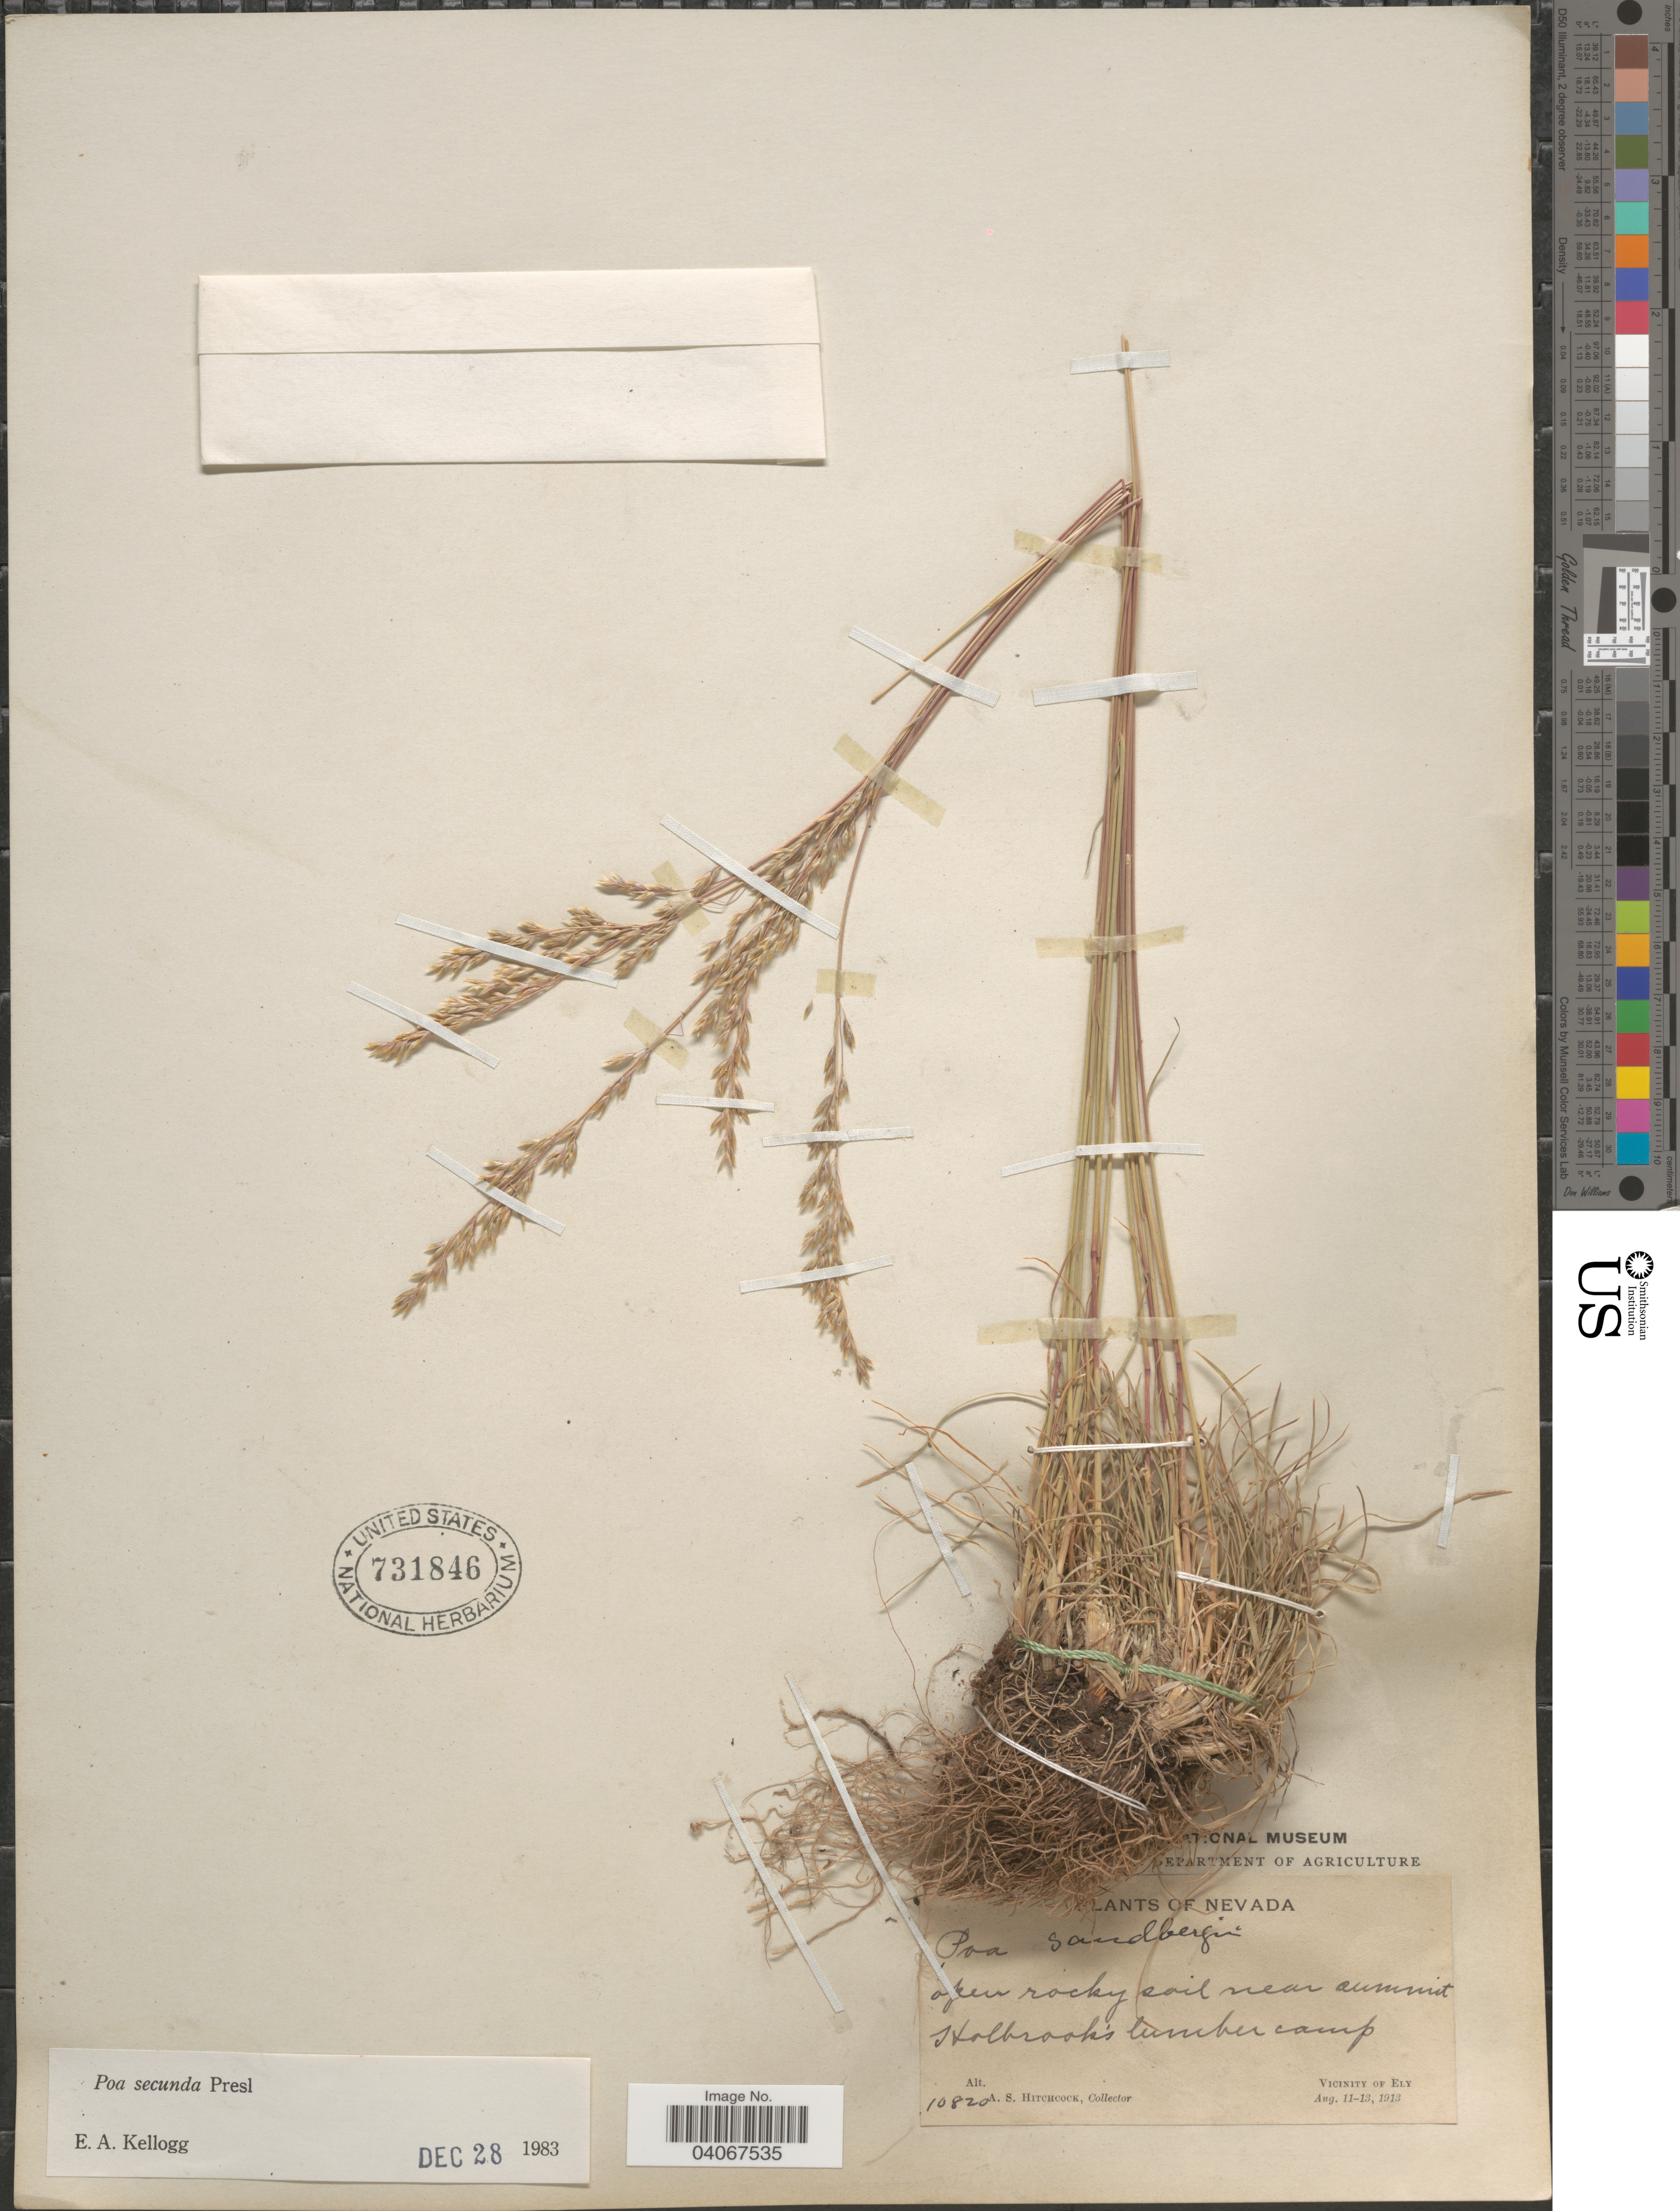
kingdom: Plantae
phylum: Tracheophyta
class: Liliopsida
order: Poales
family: Poaceae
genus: Poa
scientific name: Poa secunda subsp. secunda var. secunda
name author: J. Presl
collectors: A. S. Hitchcock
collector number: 10820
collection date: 1913-08-11/1913-08-13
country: United States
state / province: Nevada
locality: Open rocky soil near summit Holbrook's lumber camp. Vicinity of Ely.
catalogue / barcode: US 731846